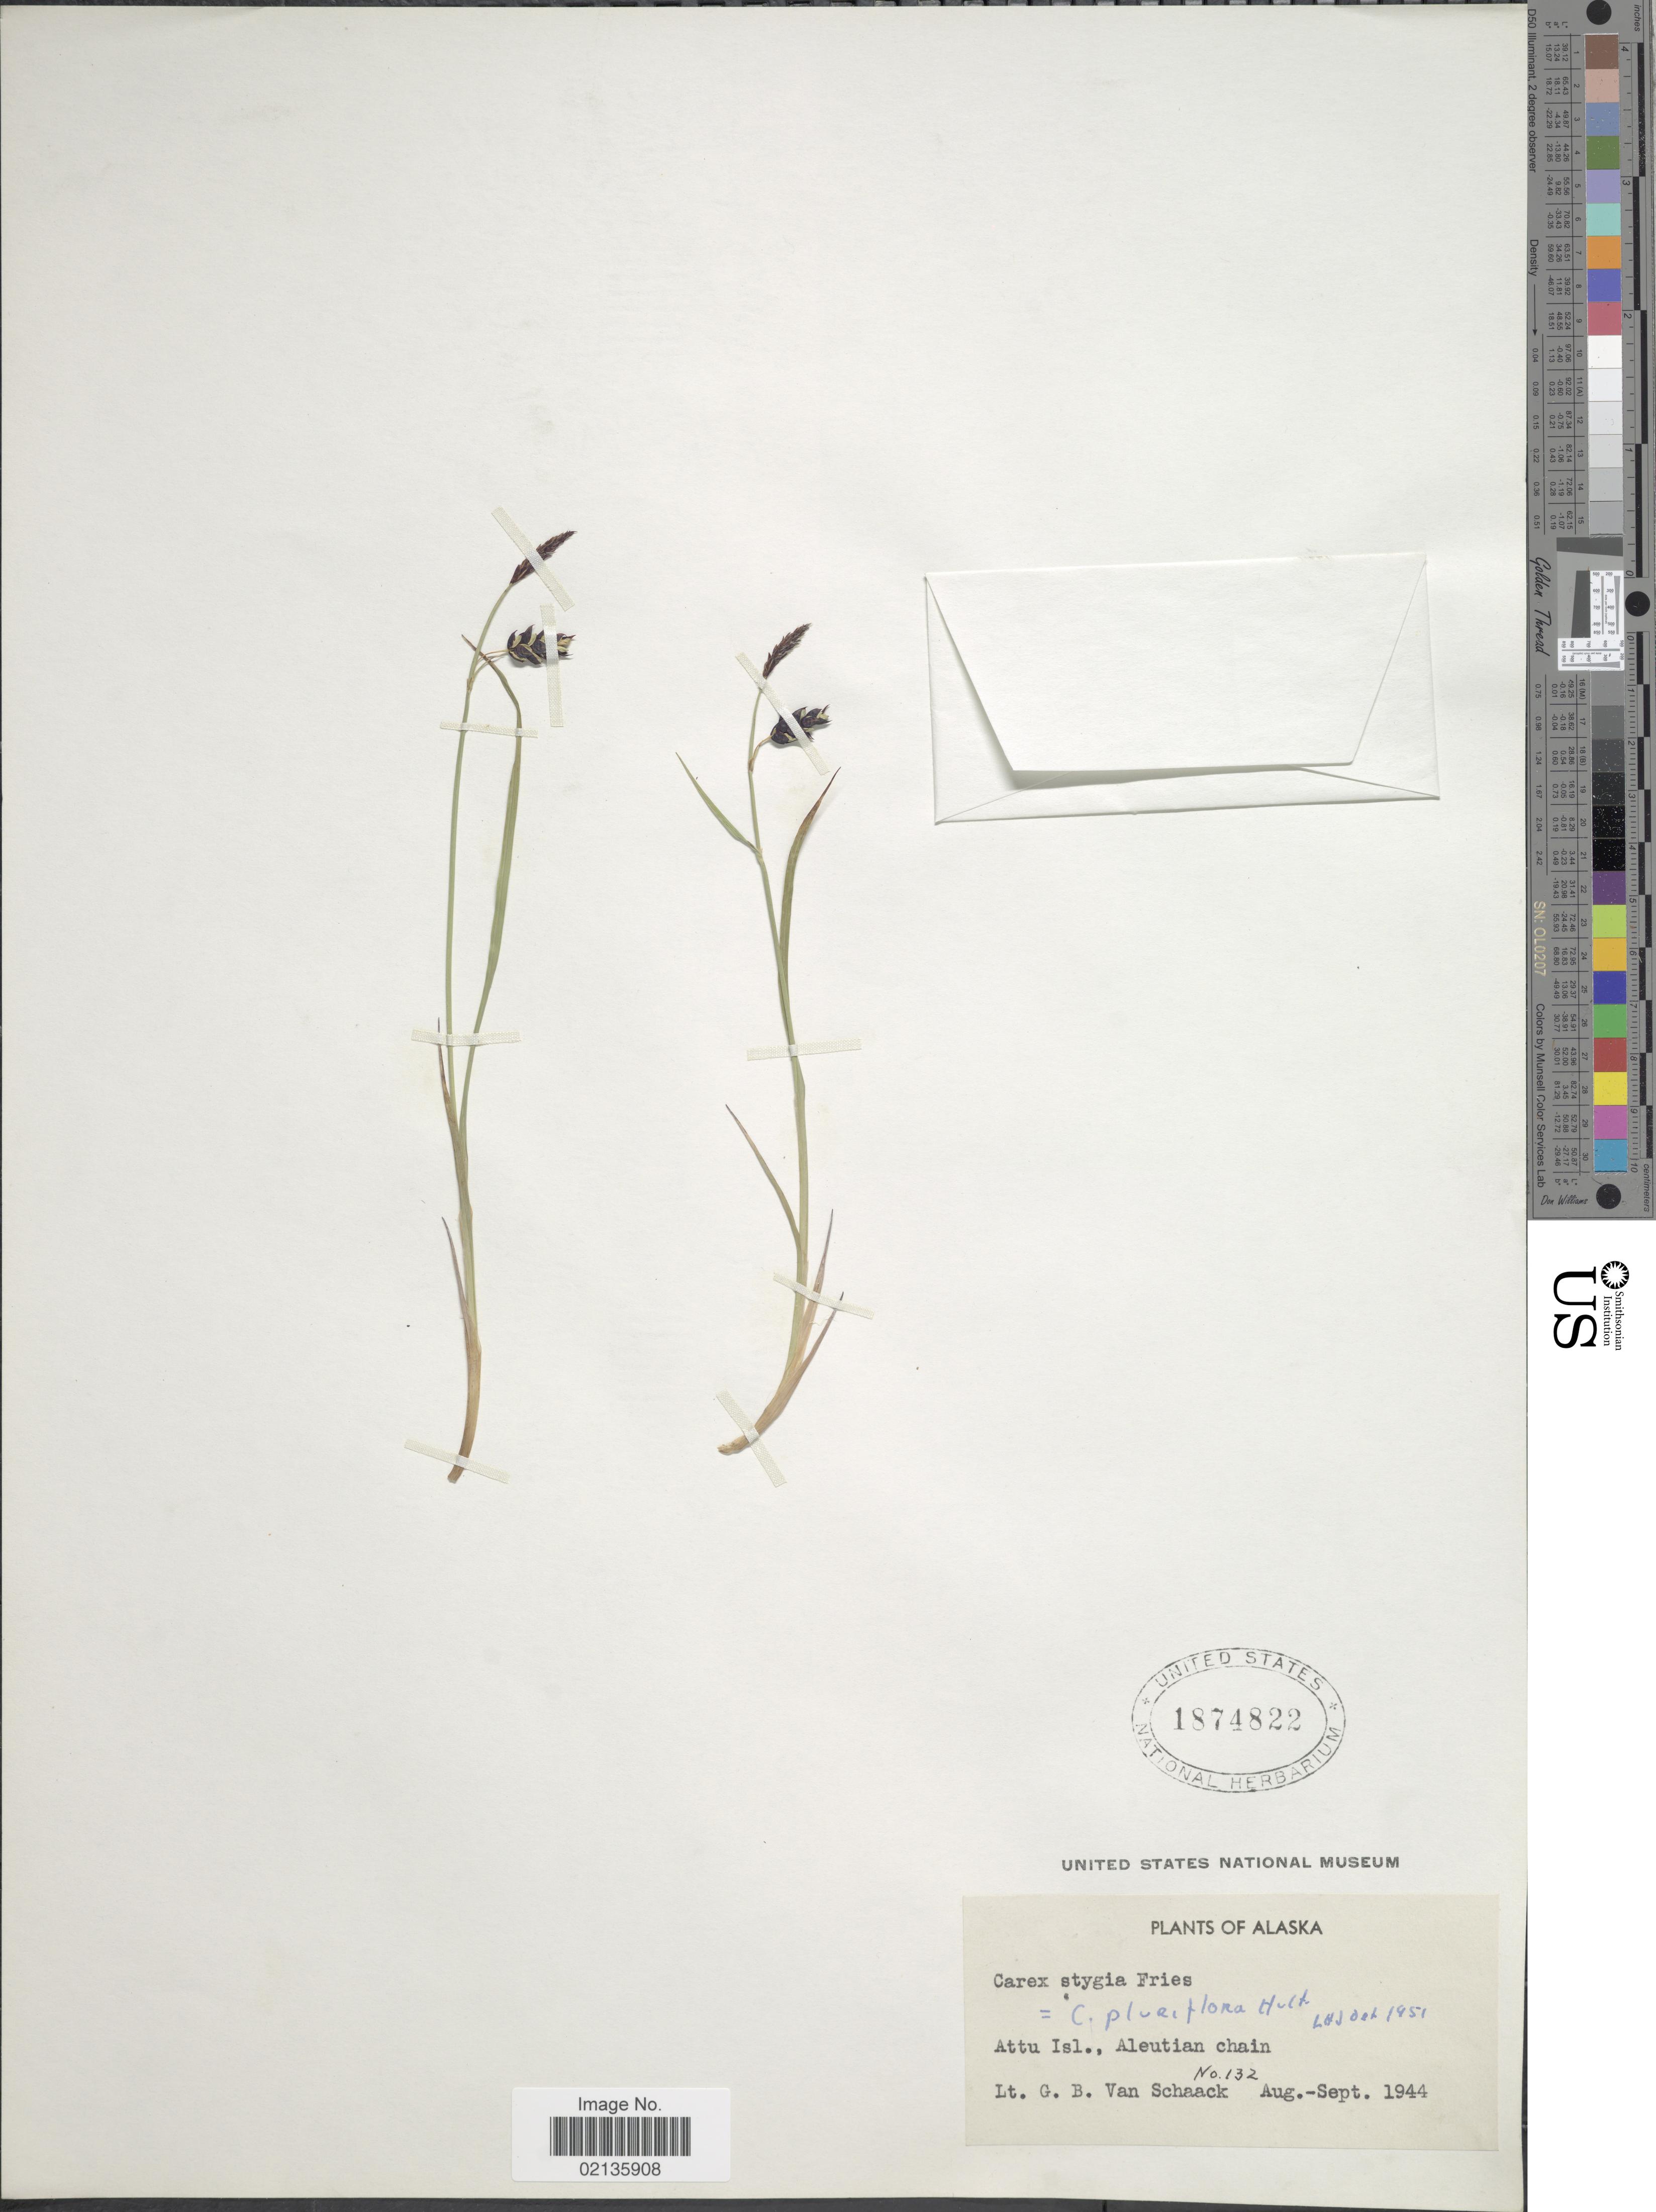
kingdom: Plantae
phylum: Tracheophyta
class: Liliopsida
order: Poales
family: Cyperaceae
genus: Carex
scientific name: Carex x stygia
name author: Fr.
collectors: G. Van Schaak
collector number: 132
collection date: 1944-08/1944-09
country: United States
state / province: Alaska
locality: Attu Isl., Aleutian chain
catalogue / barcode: US 1874822